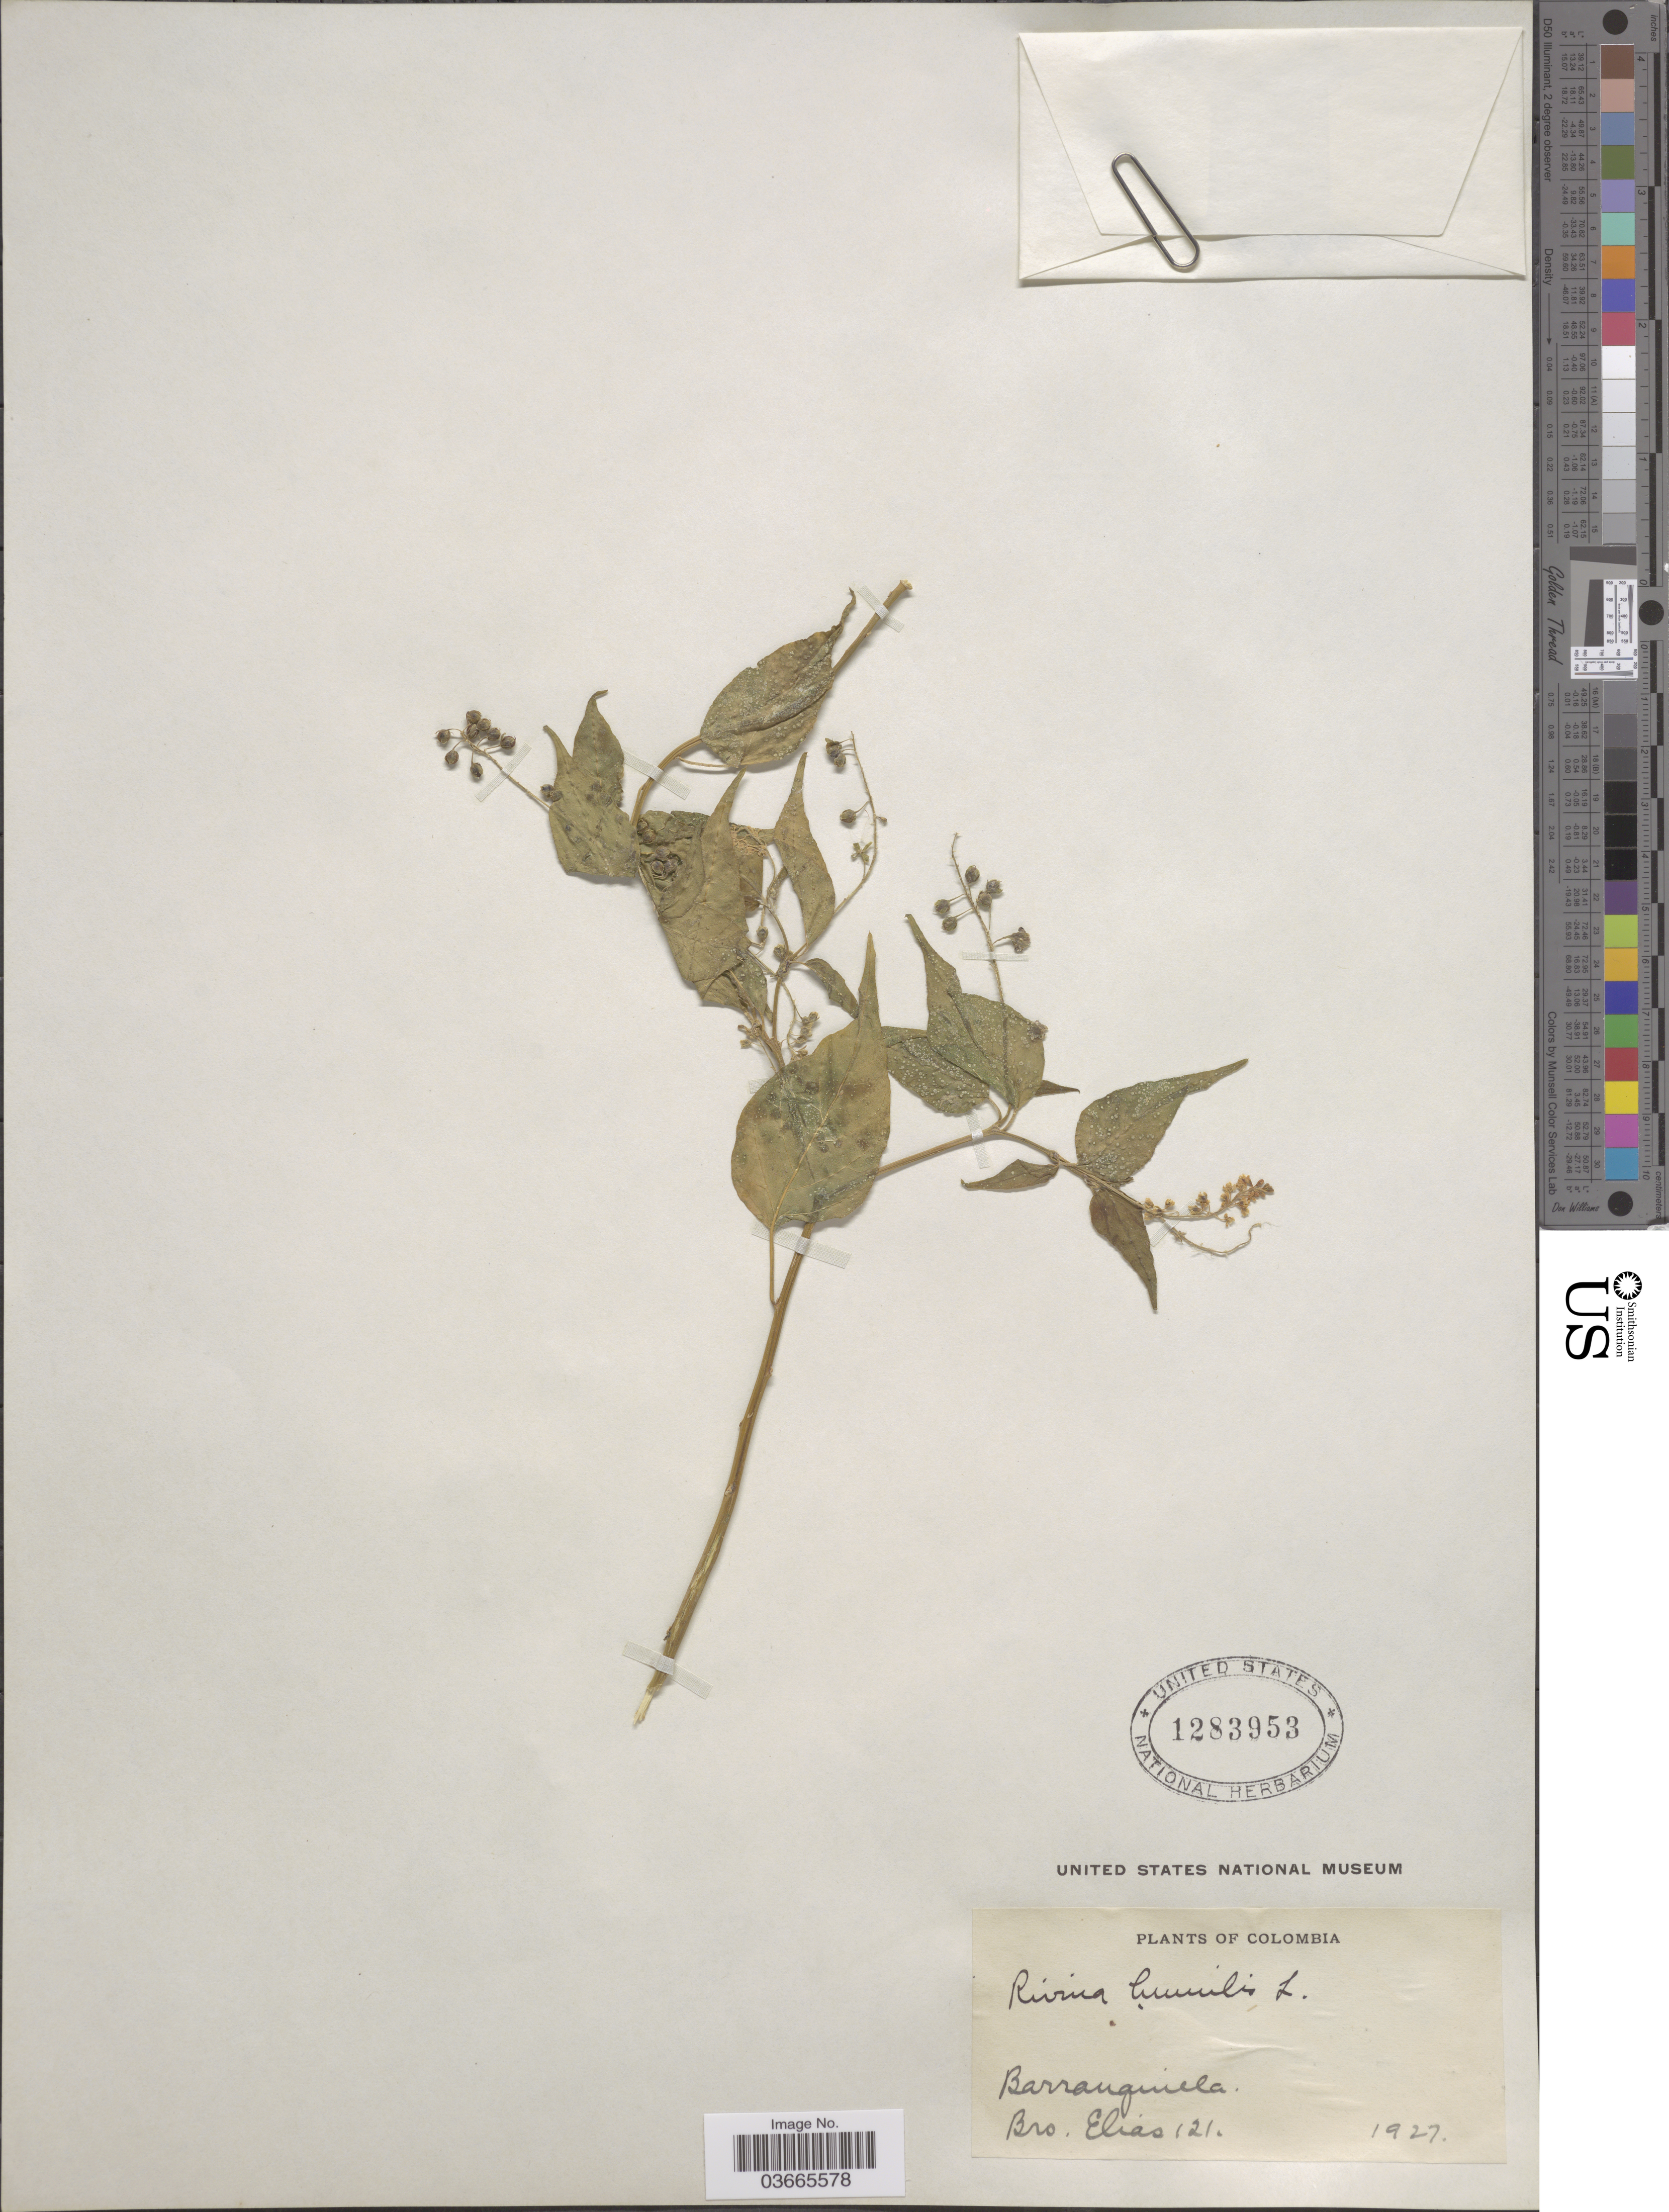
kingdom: Plantae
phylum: Tracheophyta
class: Magnoliopsida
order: Caryophyllales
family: Phytolaccaceae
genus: Rivina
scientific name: Rivina humilis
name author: L.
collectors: Bro. Elias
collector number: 121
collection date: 1927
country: Colombia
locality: Barranquilla.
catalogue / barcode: US 1283953